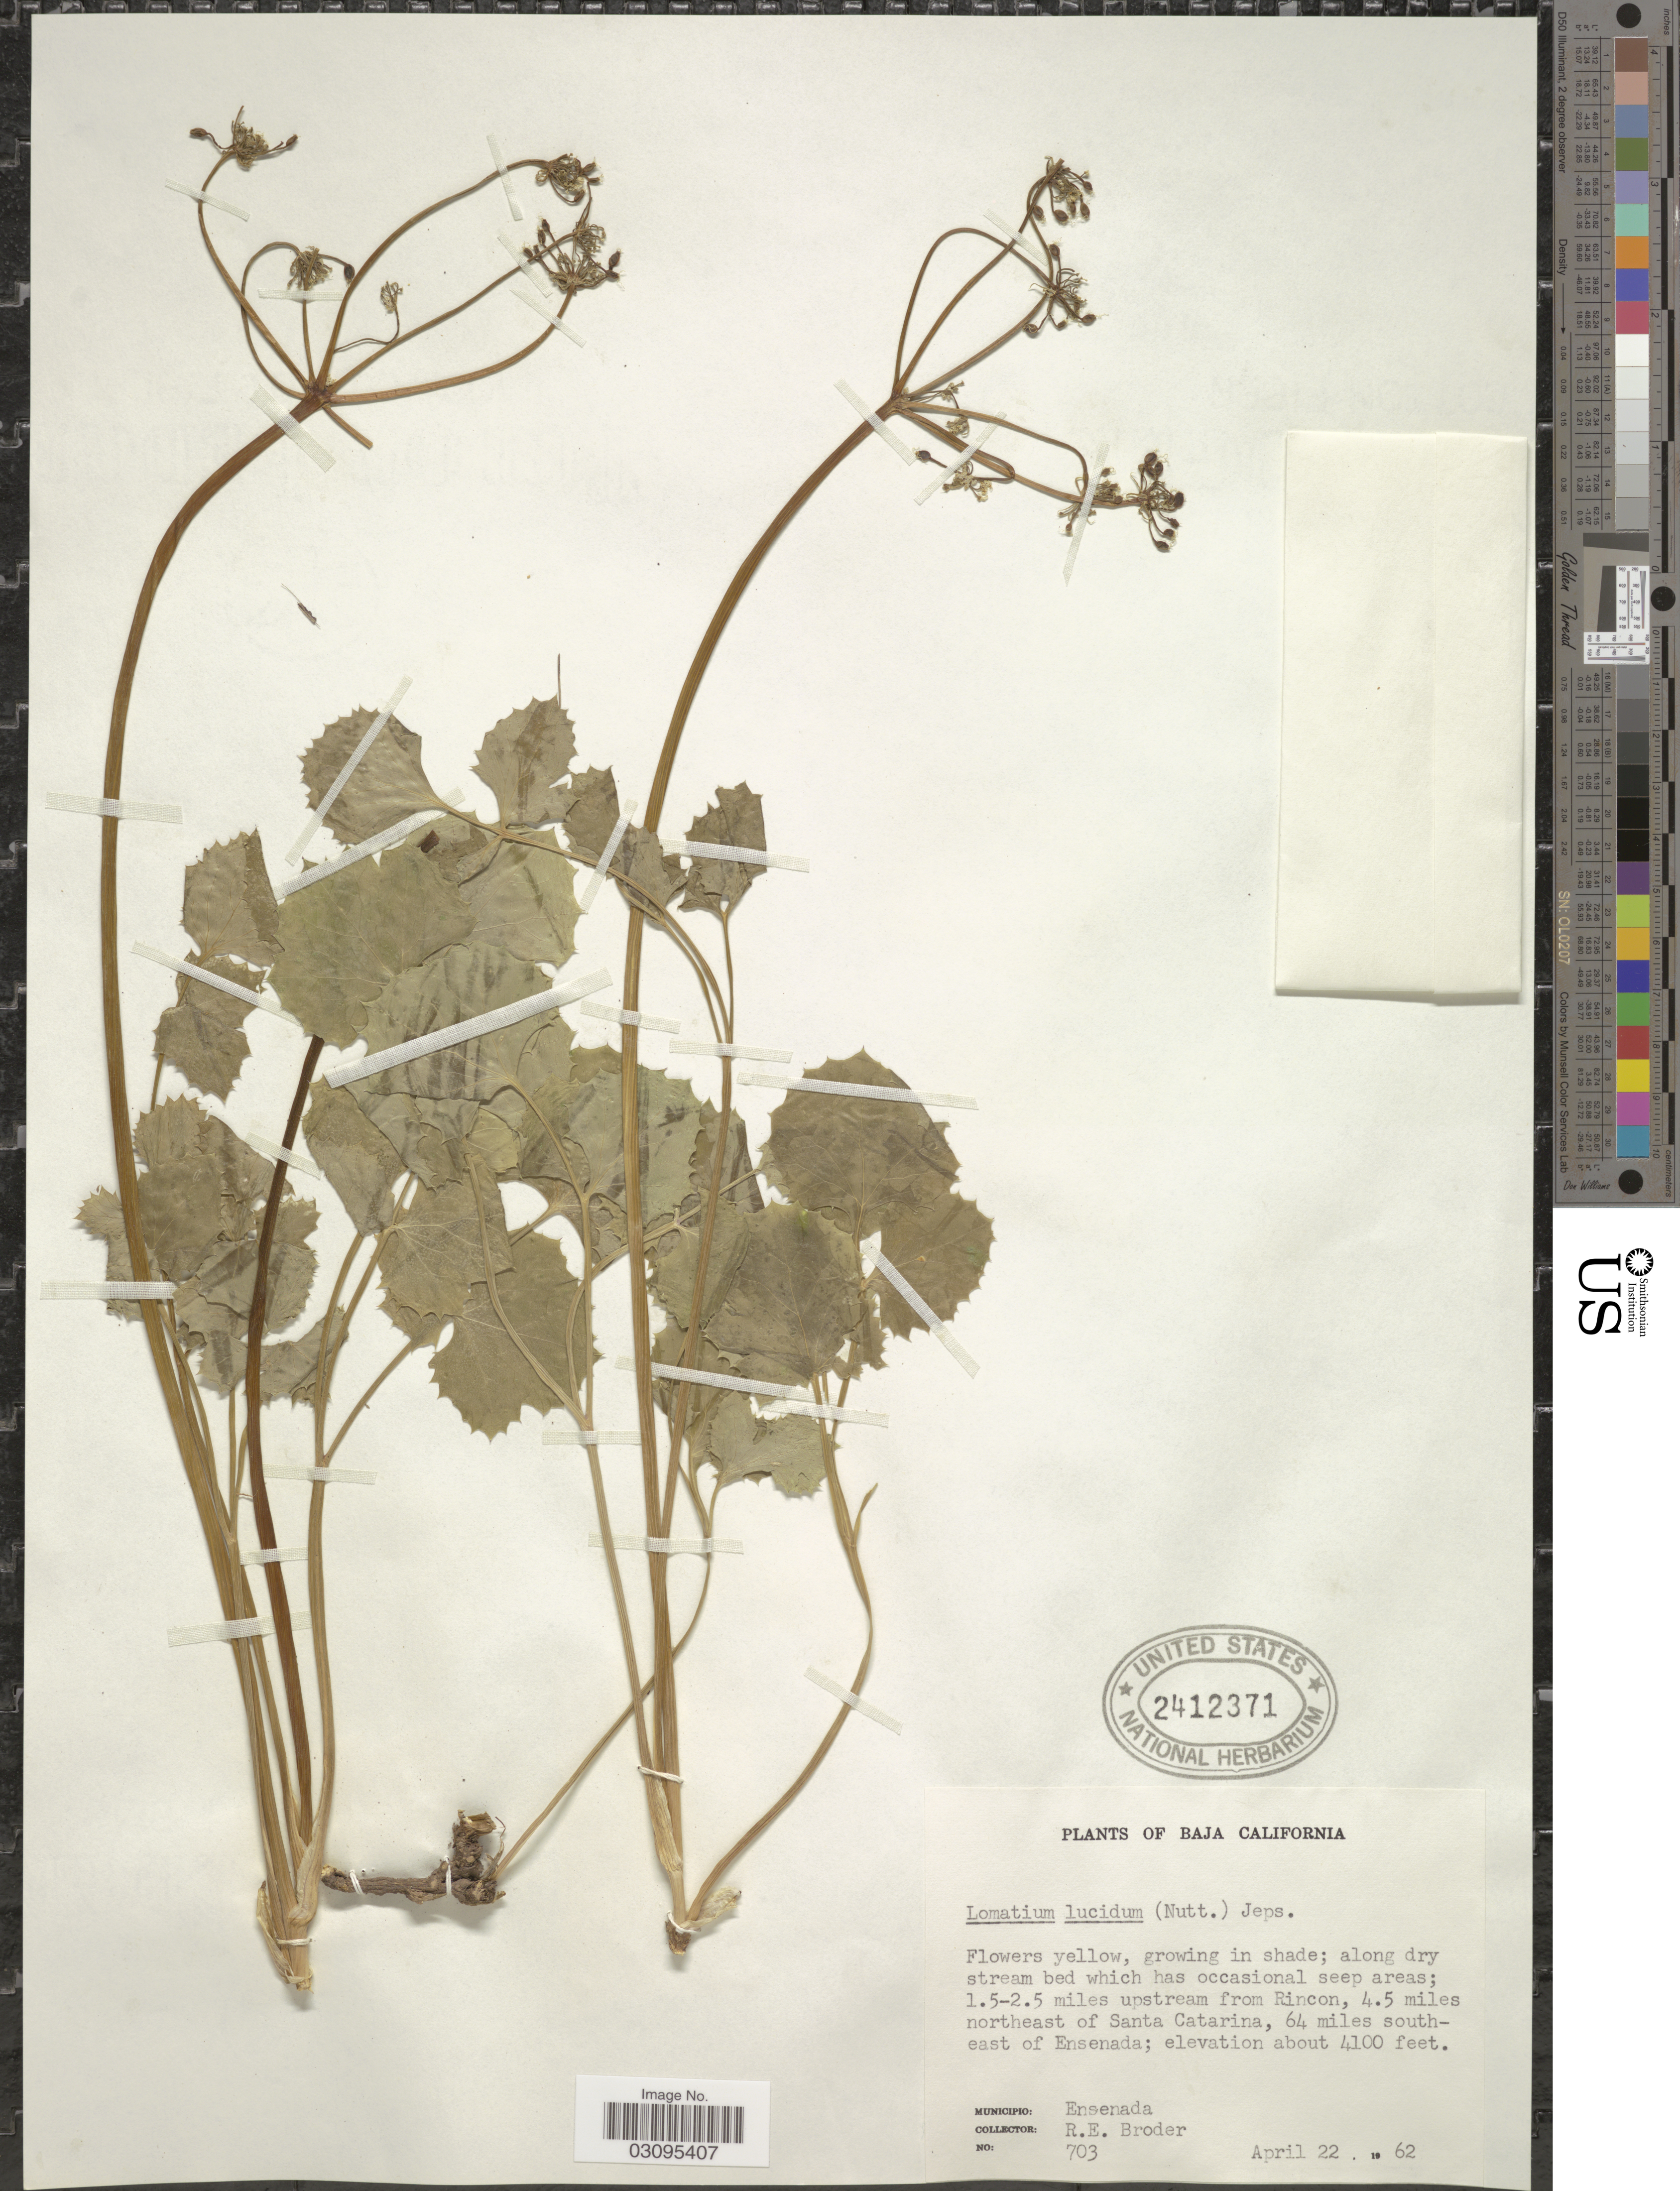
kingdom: Plantae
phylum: Tracheophyta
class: Magnoliopsida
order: Apiales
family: Apiaceae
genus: Lomatium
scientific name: Lomatium insulare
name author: (Eastw.) Munz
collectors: R. Border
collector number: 703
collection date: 1962-04-22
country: Mexico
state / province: Baja California Norte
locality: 1.5-2.5 miles upstream from Rincon, 4.5 miles northeast of Santa Catarina, 64 miles southeast of Ensenada, Municipio: Ensenada.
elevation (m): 1250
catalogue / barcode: US 2412371